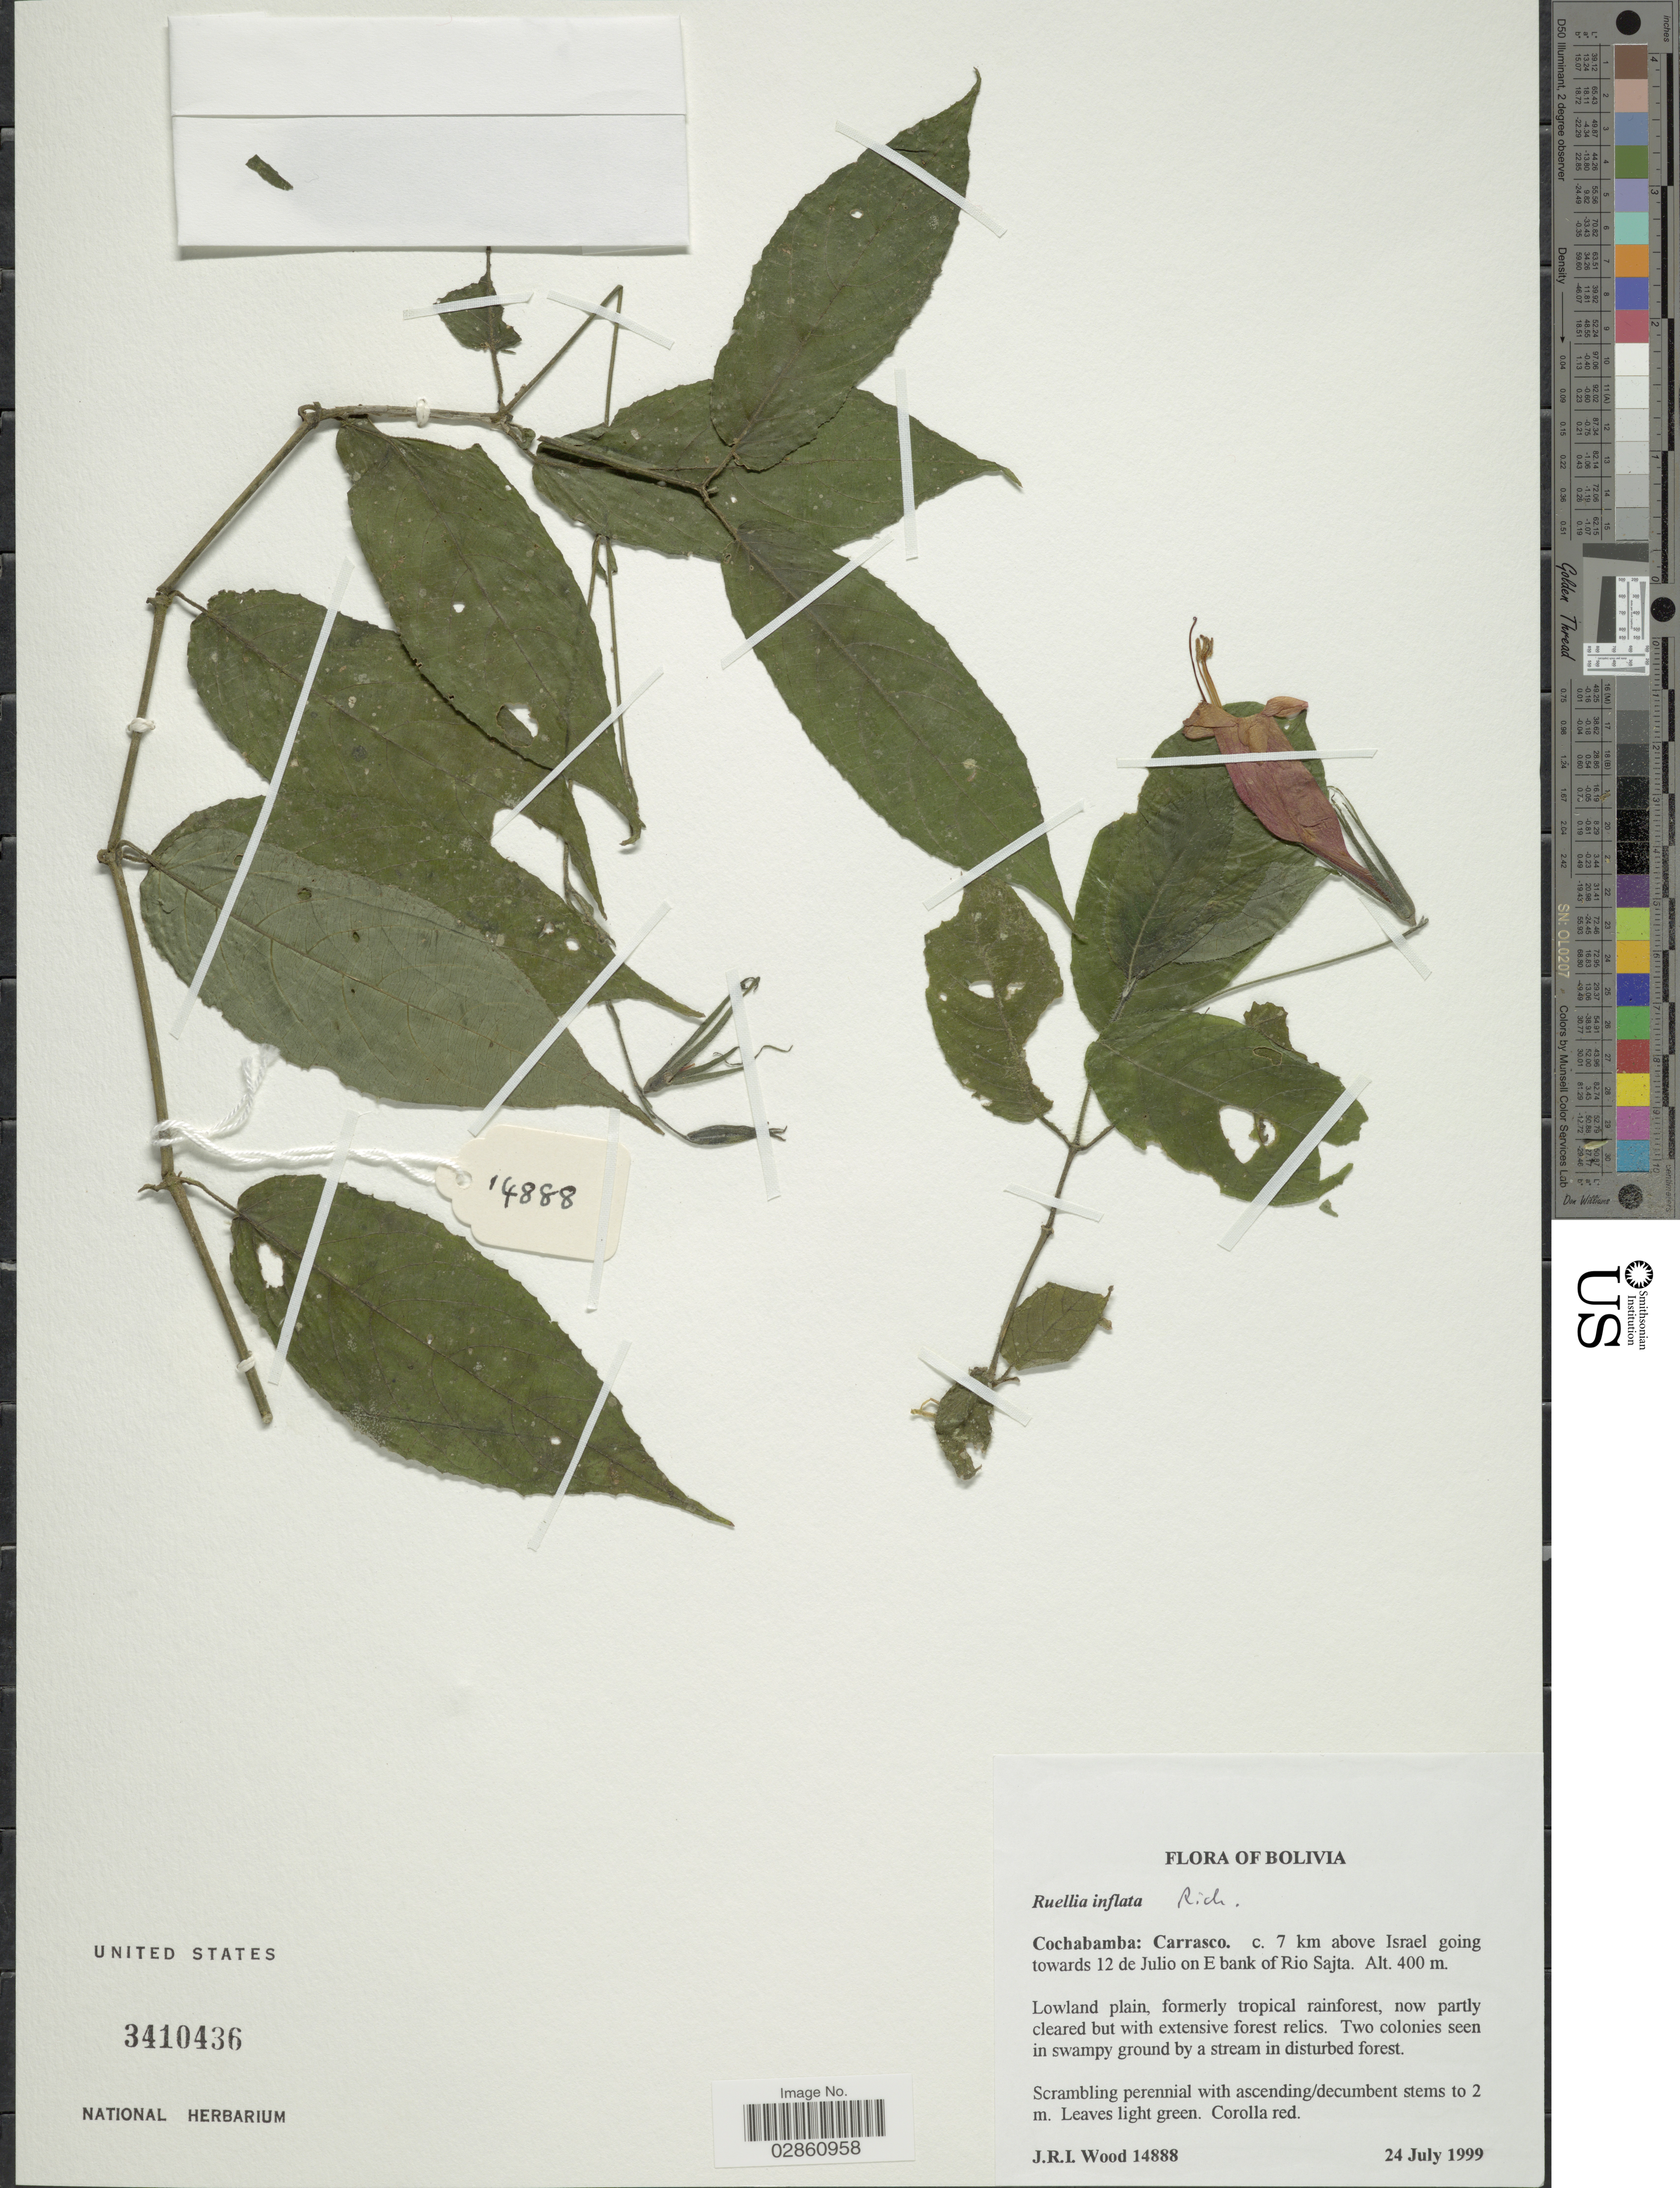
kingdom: Plantae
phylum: Tracheophyta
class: Magnoliopsida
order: Lamiales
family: Acanthaceae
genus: Ruellia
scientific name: Ruellia inflata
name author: Rich.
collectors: J. R. I. Wood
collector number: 14888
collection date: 1999-07-24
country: Bolivia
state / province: Cochabamba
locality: Carrasco. c. 7 km above Israel going towards 12 de Julio on E bank of Rio Sajta.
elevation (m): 400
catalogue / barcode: US 3410436